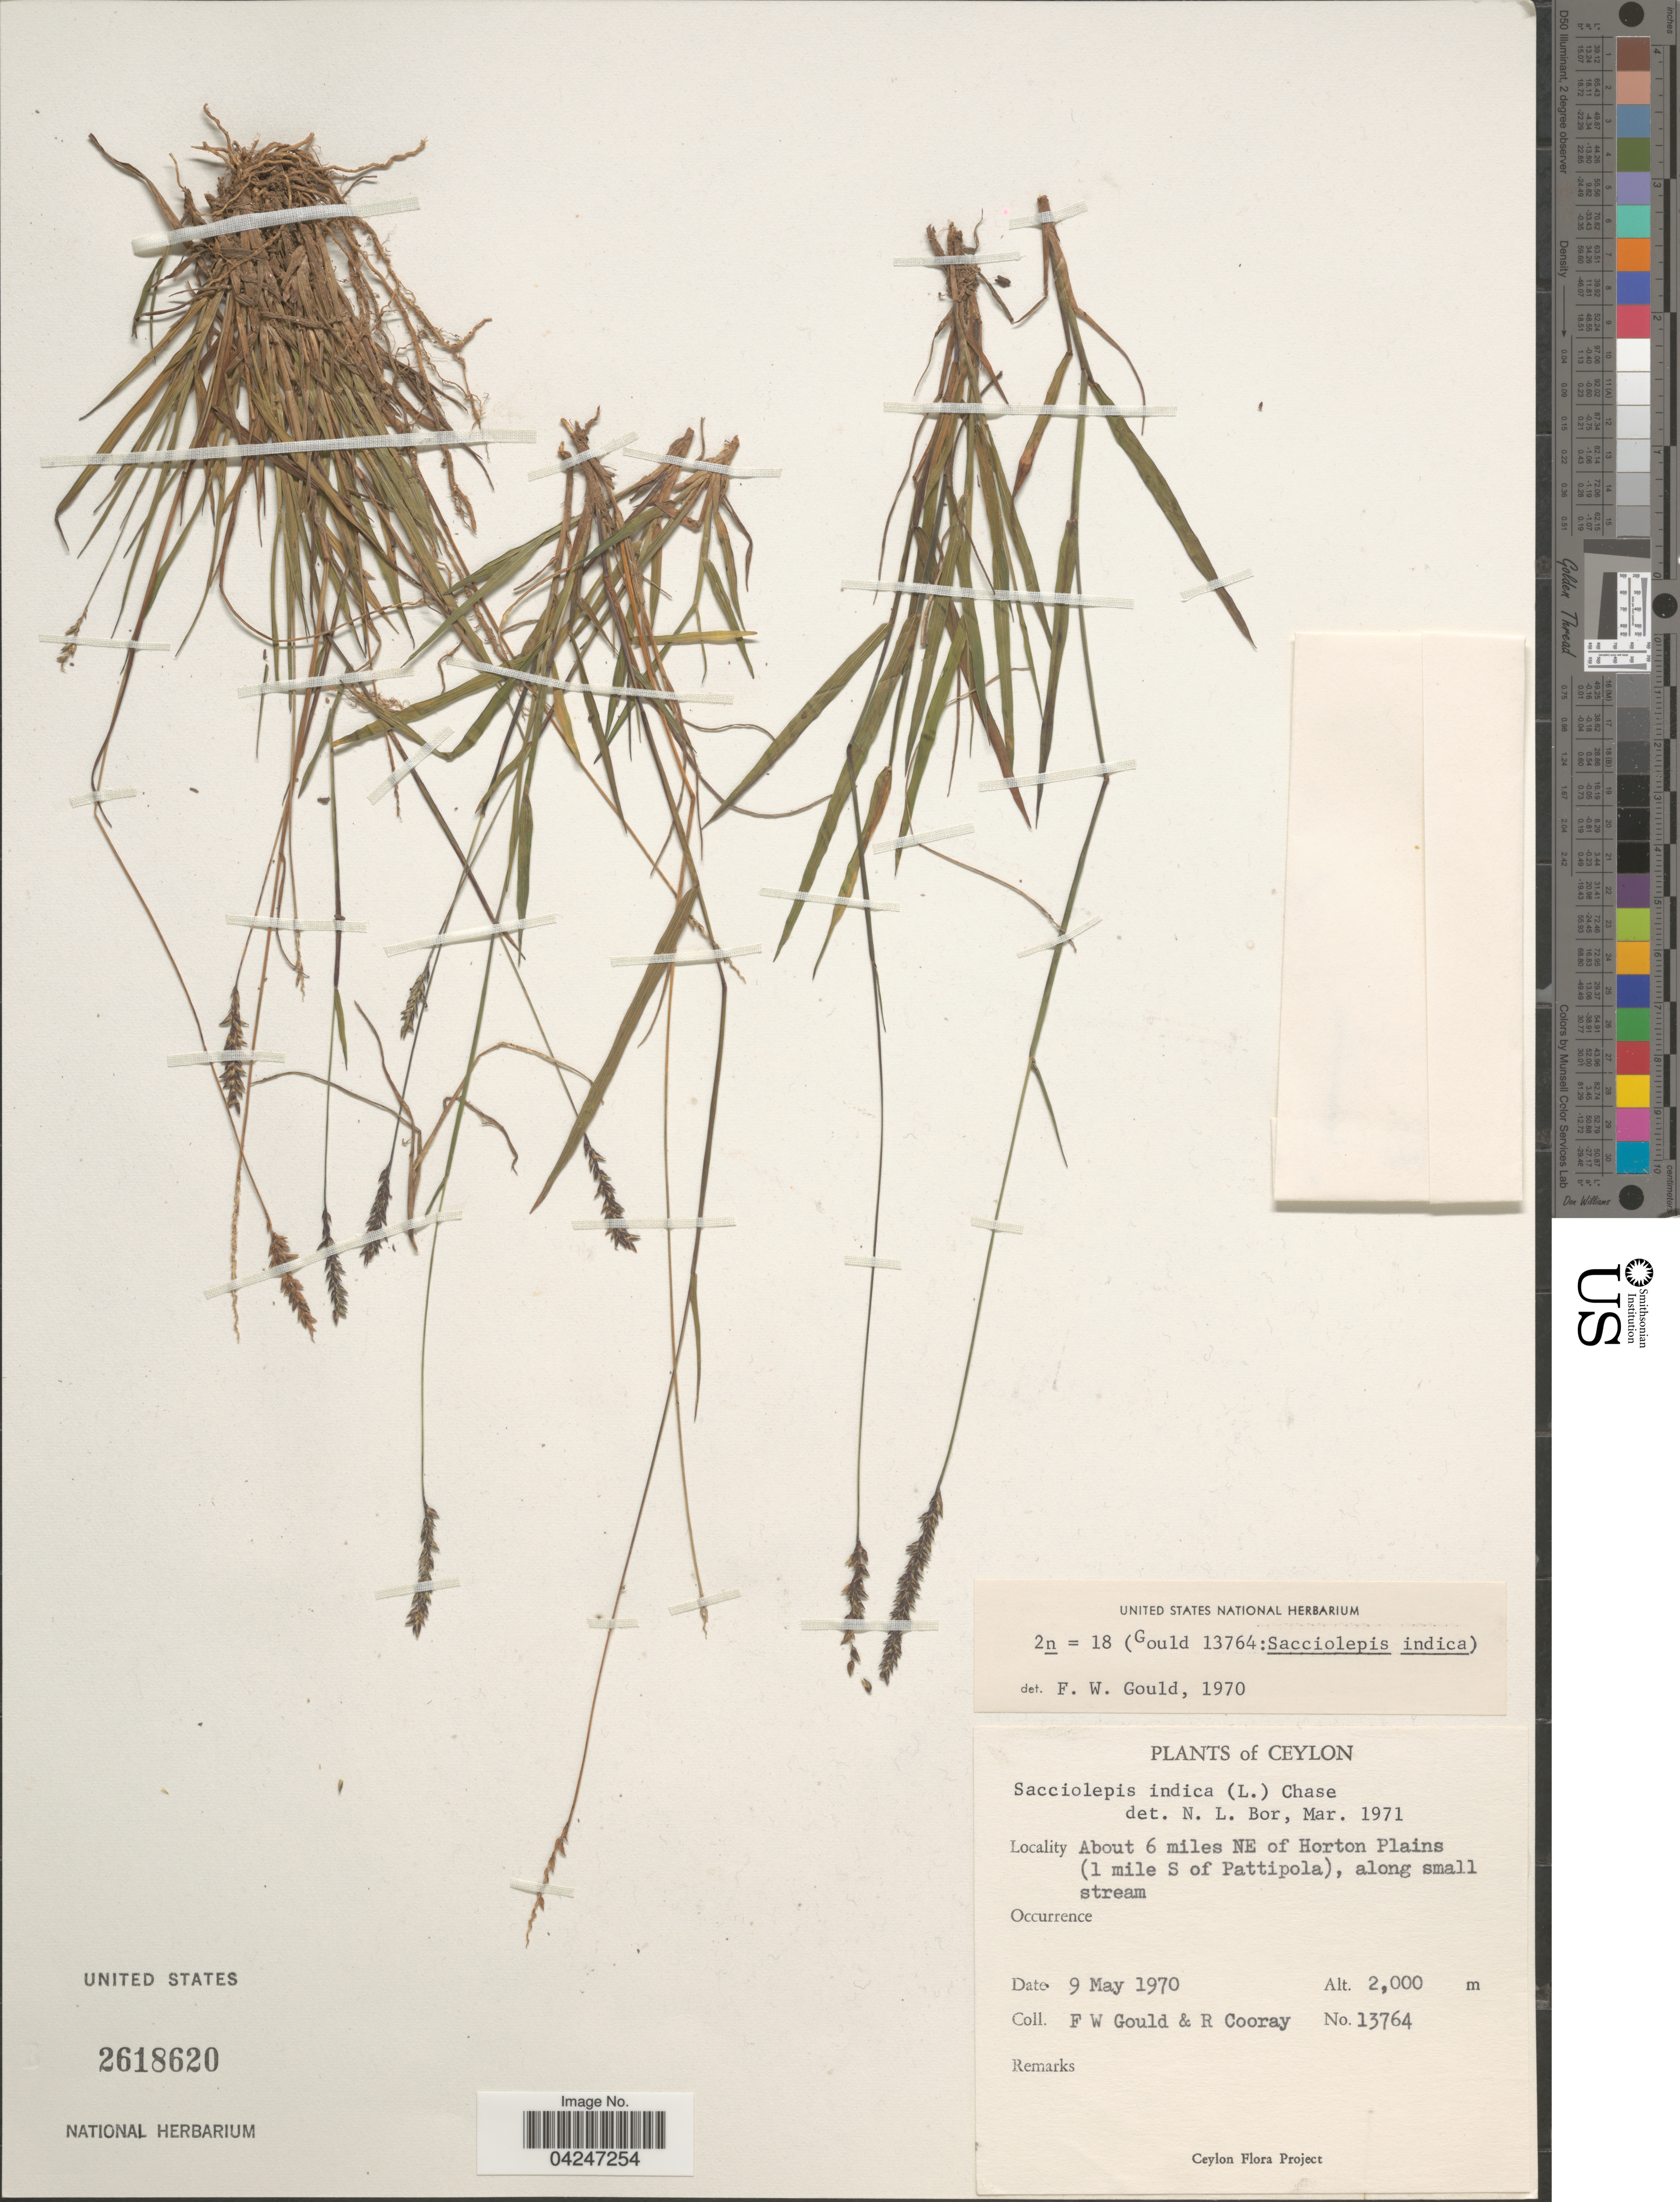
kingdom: Plantae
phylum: Tracheophyta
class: Liliopsida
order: Poales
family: Poaceae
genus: Sacciolepis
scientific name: Sacciolepis indica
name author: (L.) Chase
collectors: F. W. Gould & R. Cooray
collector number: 13764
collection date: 1970-05-09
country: Sri Lanka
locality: Ceylon. About 6 miles NE of Horton Plains (1 mile S of Pattipola), along small stream.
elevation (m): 2000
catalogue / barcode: US 2618620